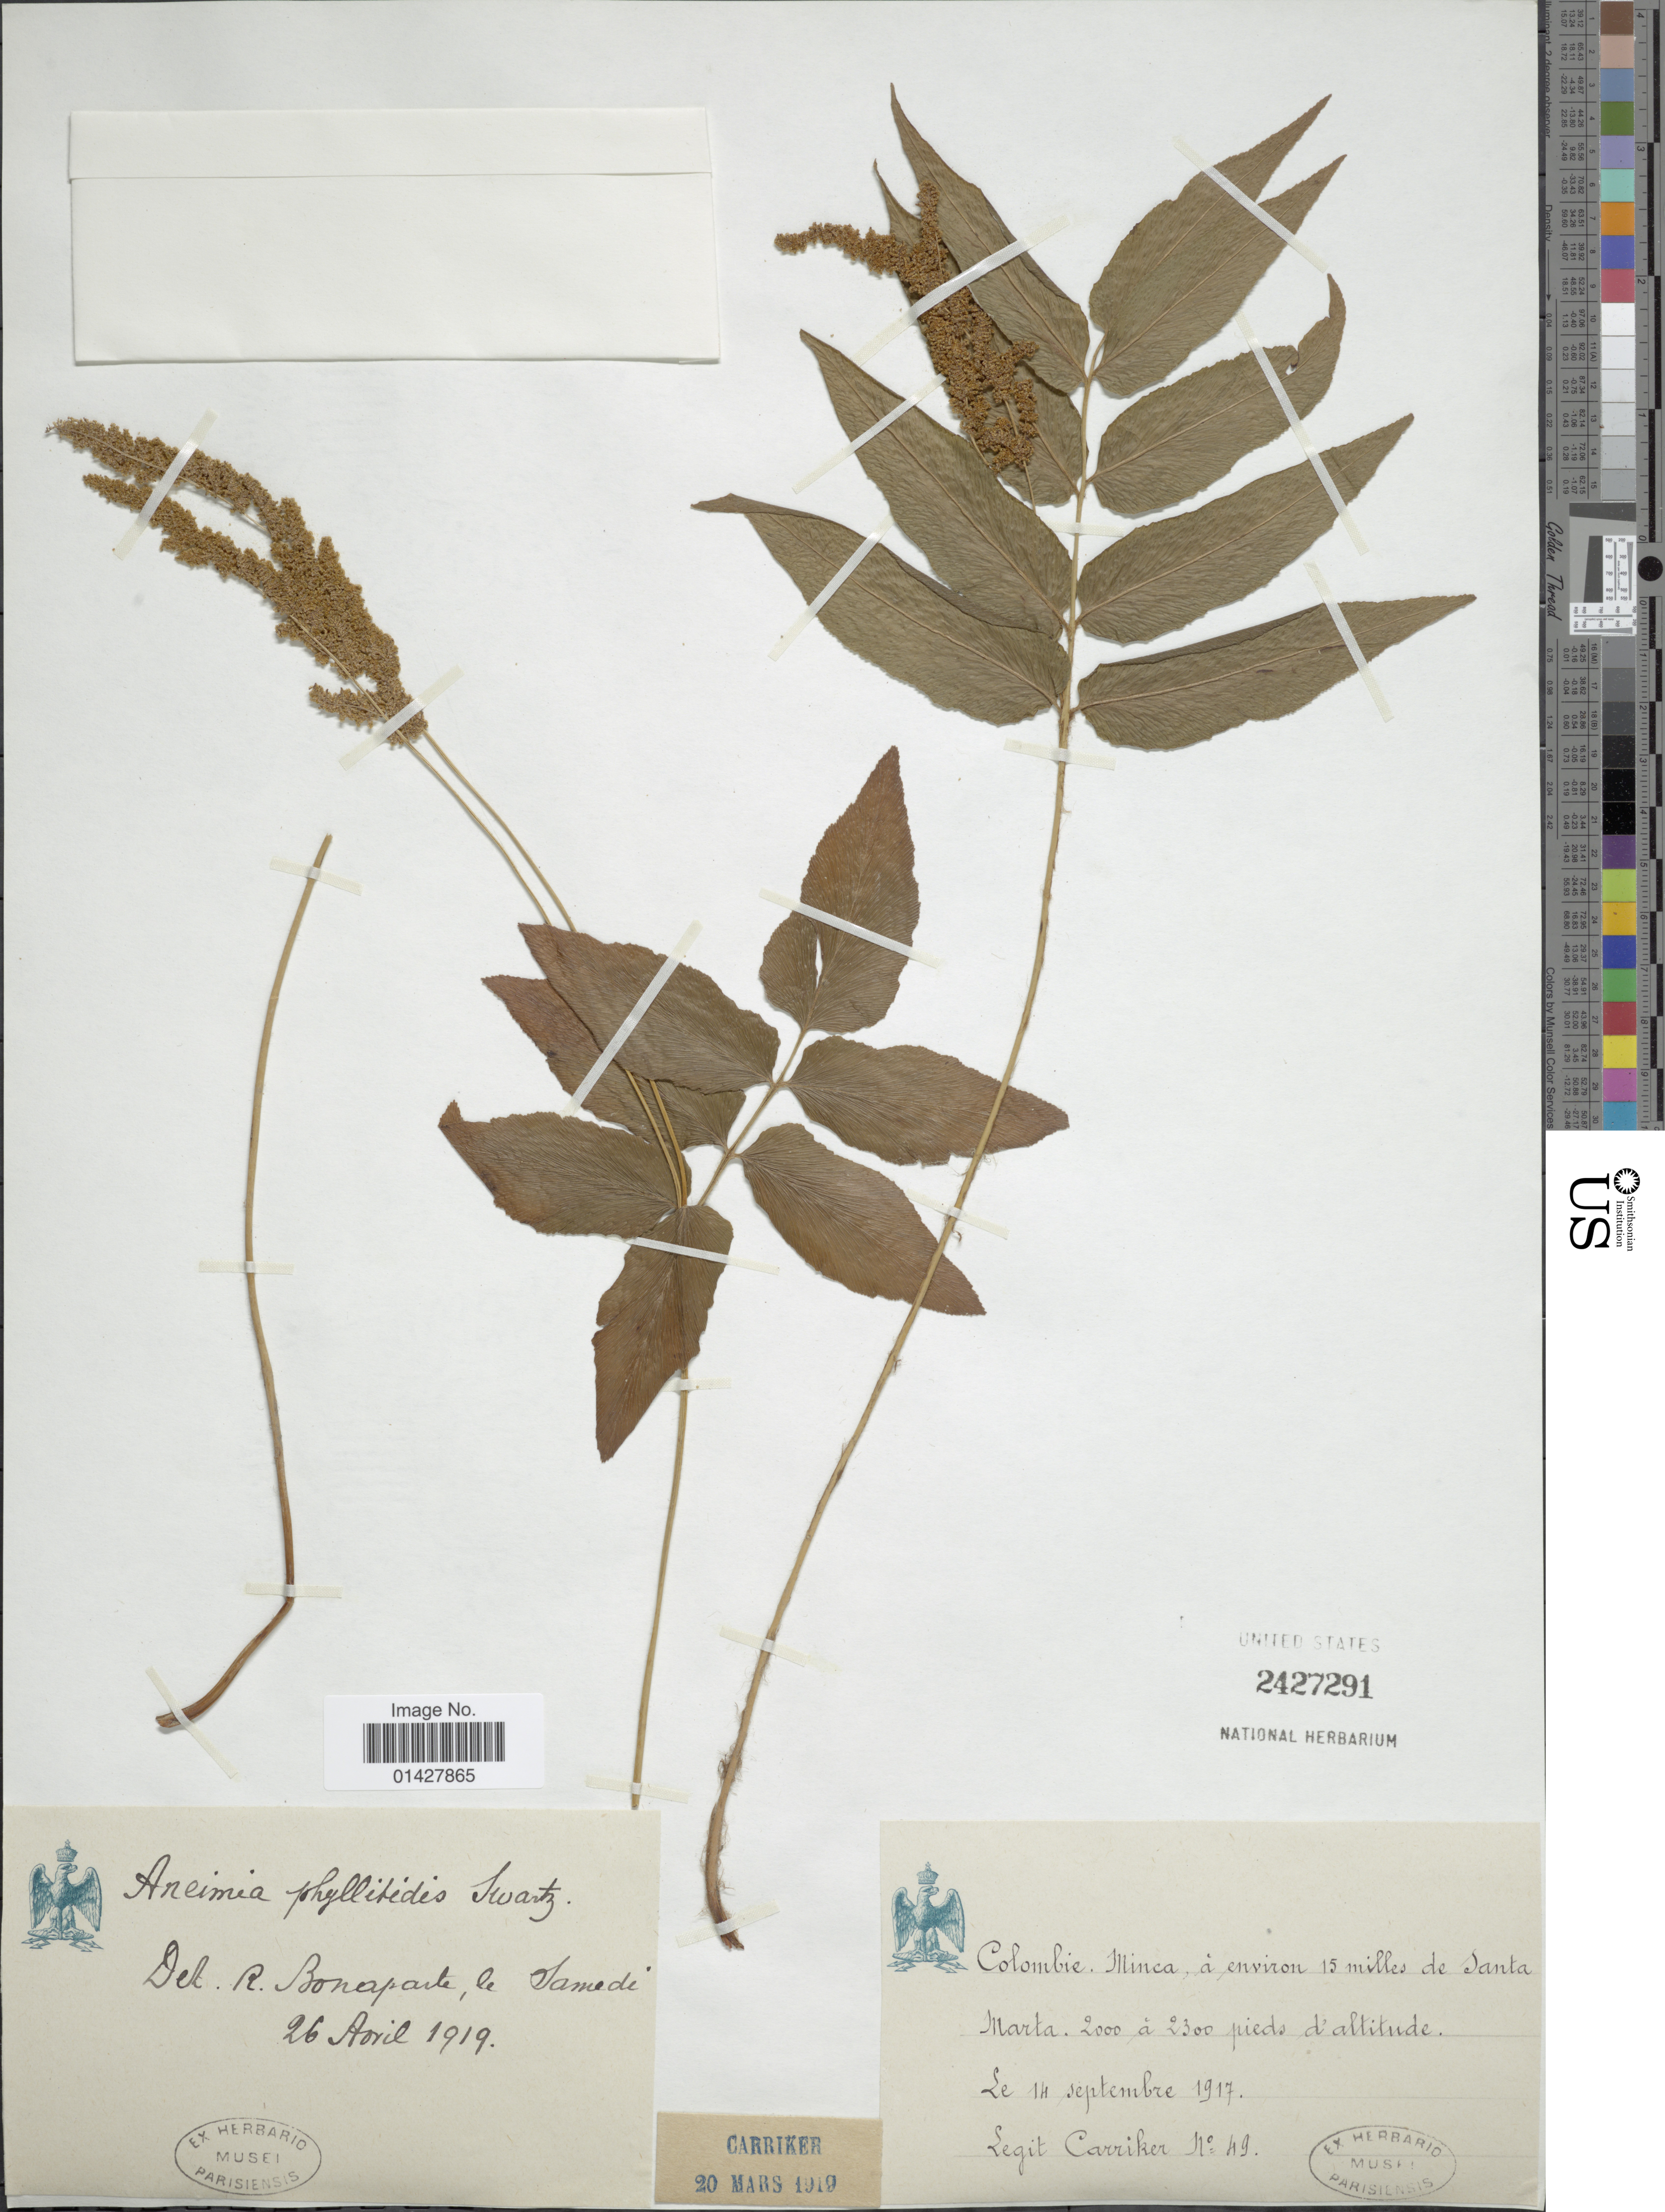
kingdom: Plantae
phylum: Tracheophyta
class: Polypodiopsida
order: Schizaeales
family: Anemiaceae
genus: Anemia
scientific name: Anemia phyllitidis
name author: (L.) Sw.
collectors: Carriker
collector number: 49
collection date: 1917-09-14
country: Colombia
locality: Minca, à environ 15 miles de Santa Marta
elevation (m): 610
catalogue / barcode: US 2427291